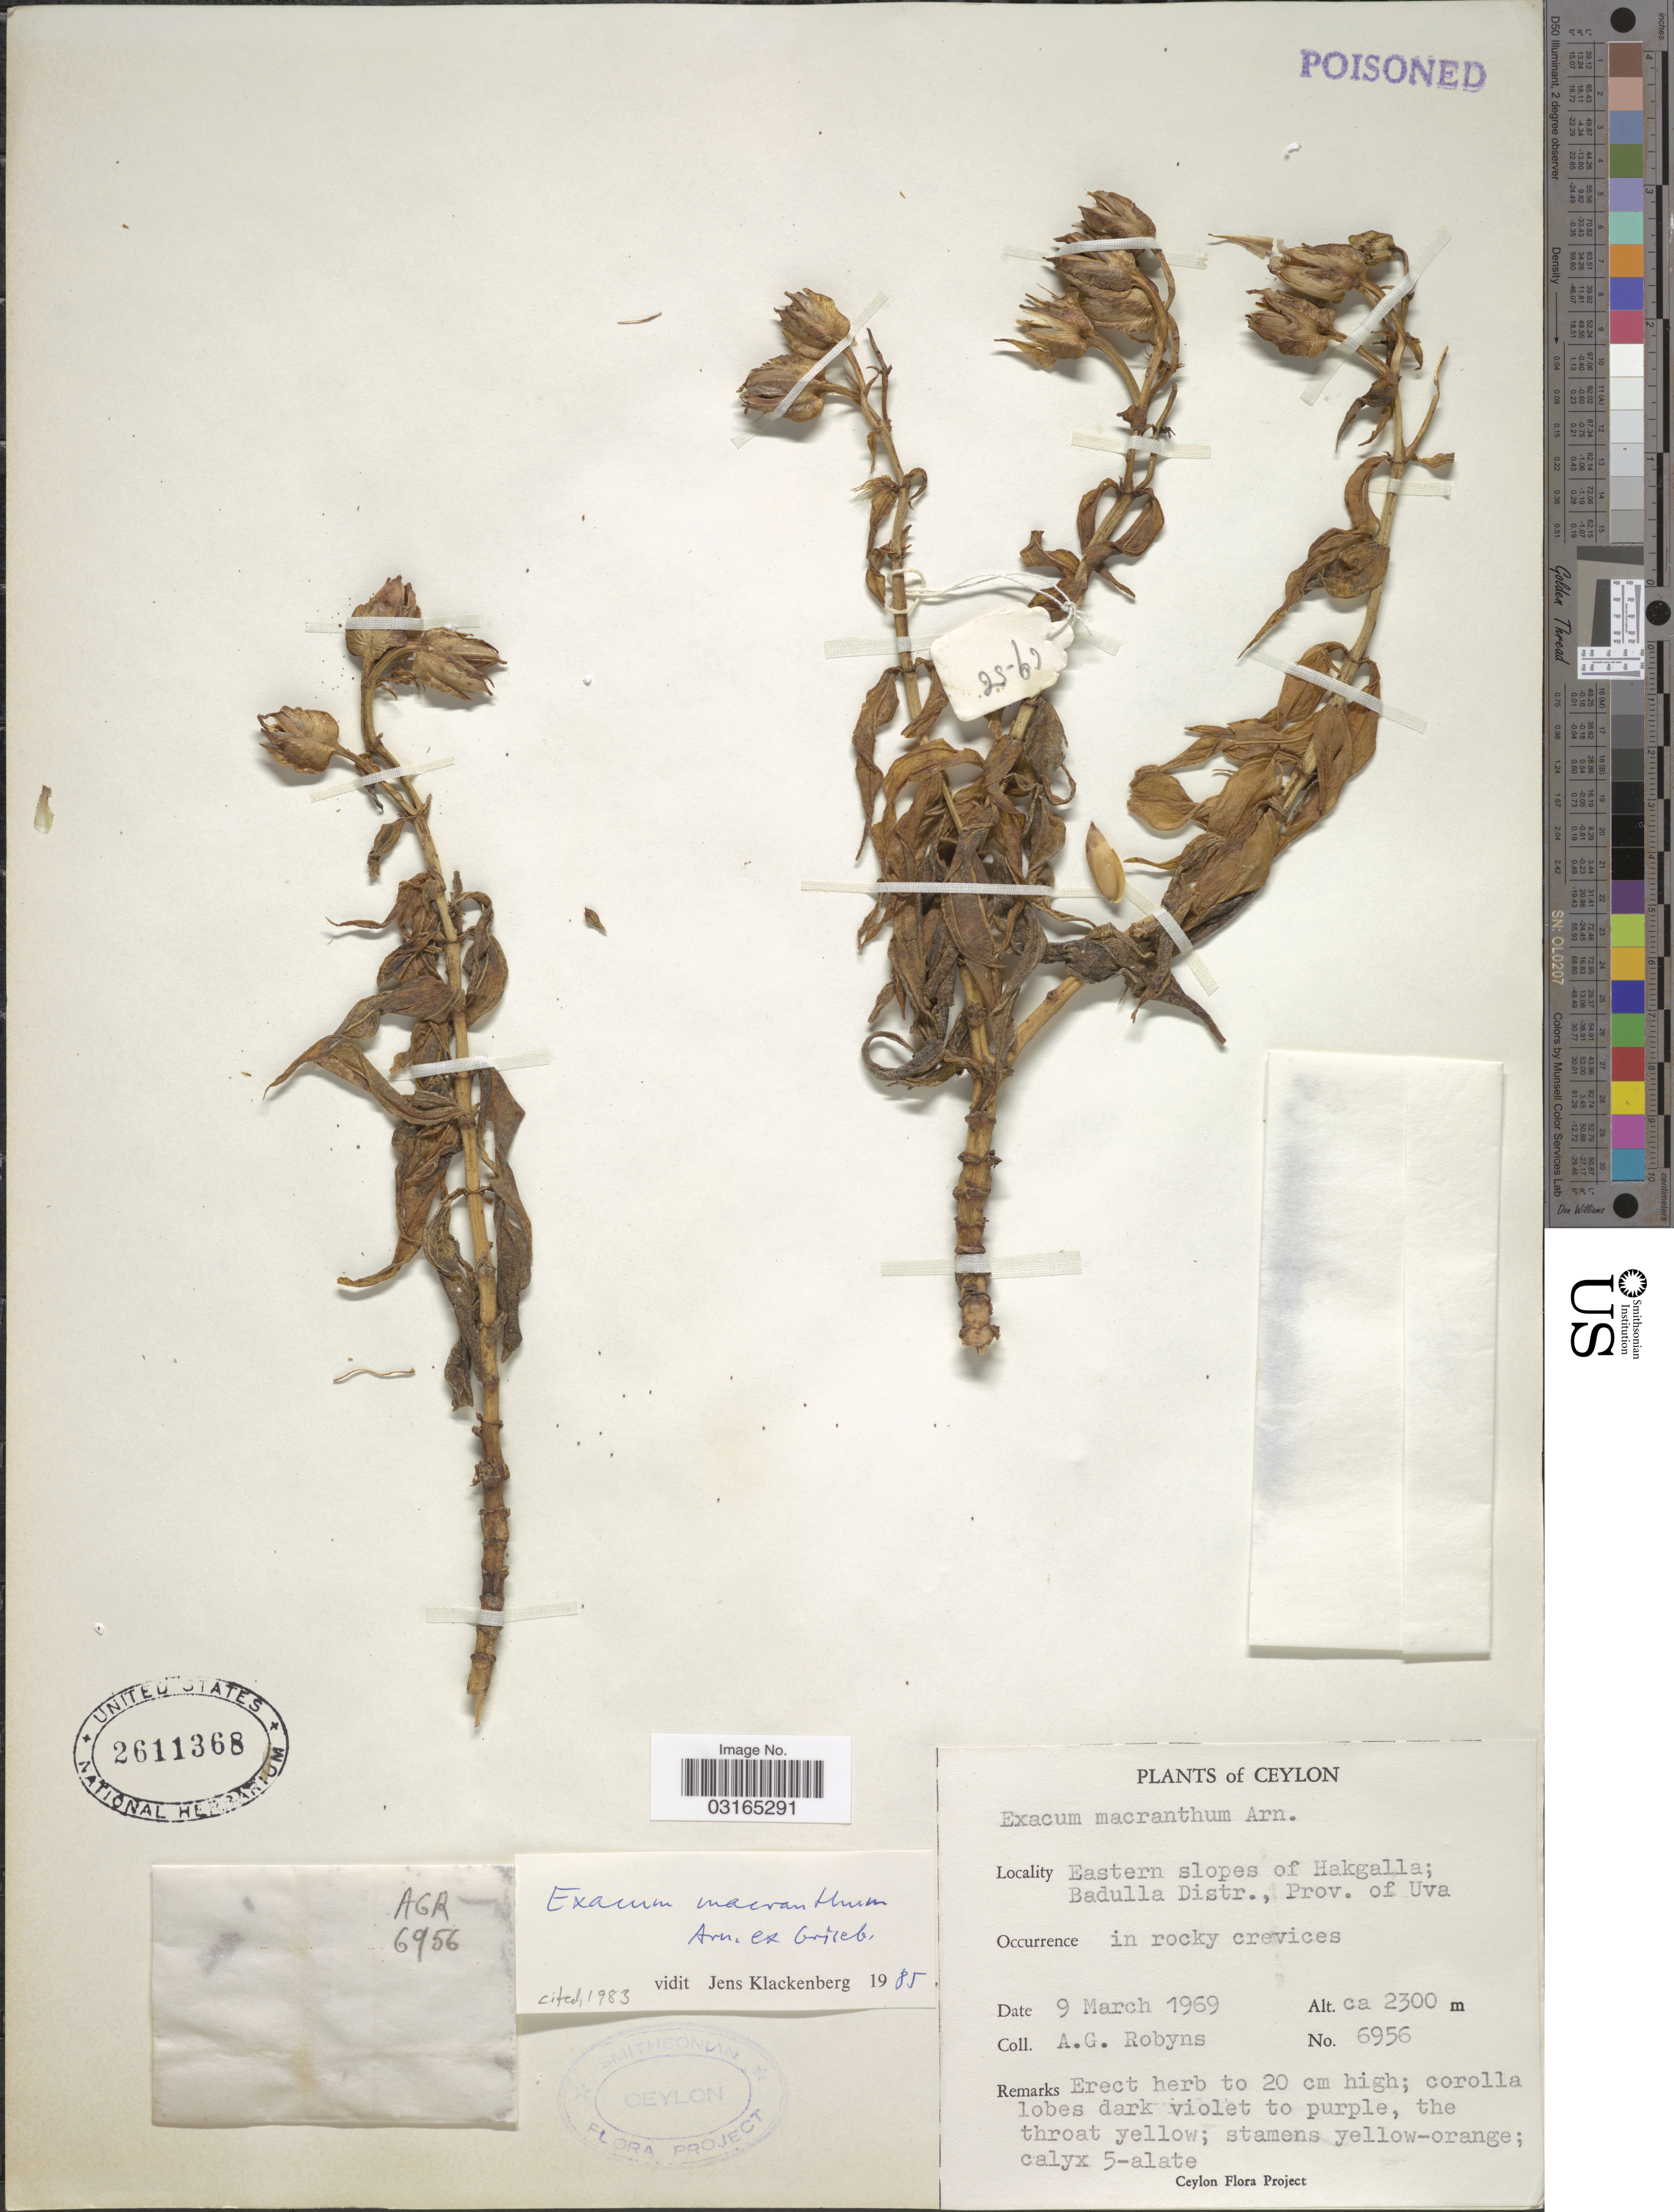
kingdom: Plantae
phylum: Tracheophyta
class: Magnoliopsida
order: Gentianales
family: Gentianaceae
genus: Exacum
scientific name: Exacum macranthum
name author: Arn. ex Griseb.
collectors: A. G. Robyns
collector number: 6956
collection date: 1969-03-09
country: Sri Lanka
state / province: Uva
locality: Ceylon. Eastern slopes of Hakgalla; Badulla Distr.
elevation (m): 2300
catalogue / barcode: US 2611368